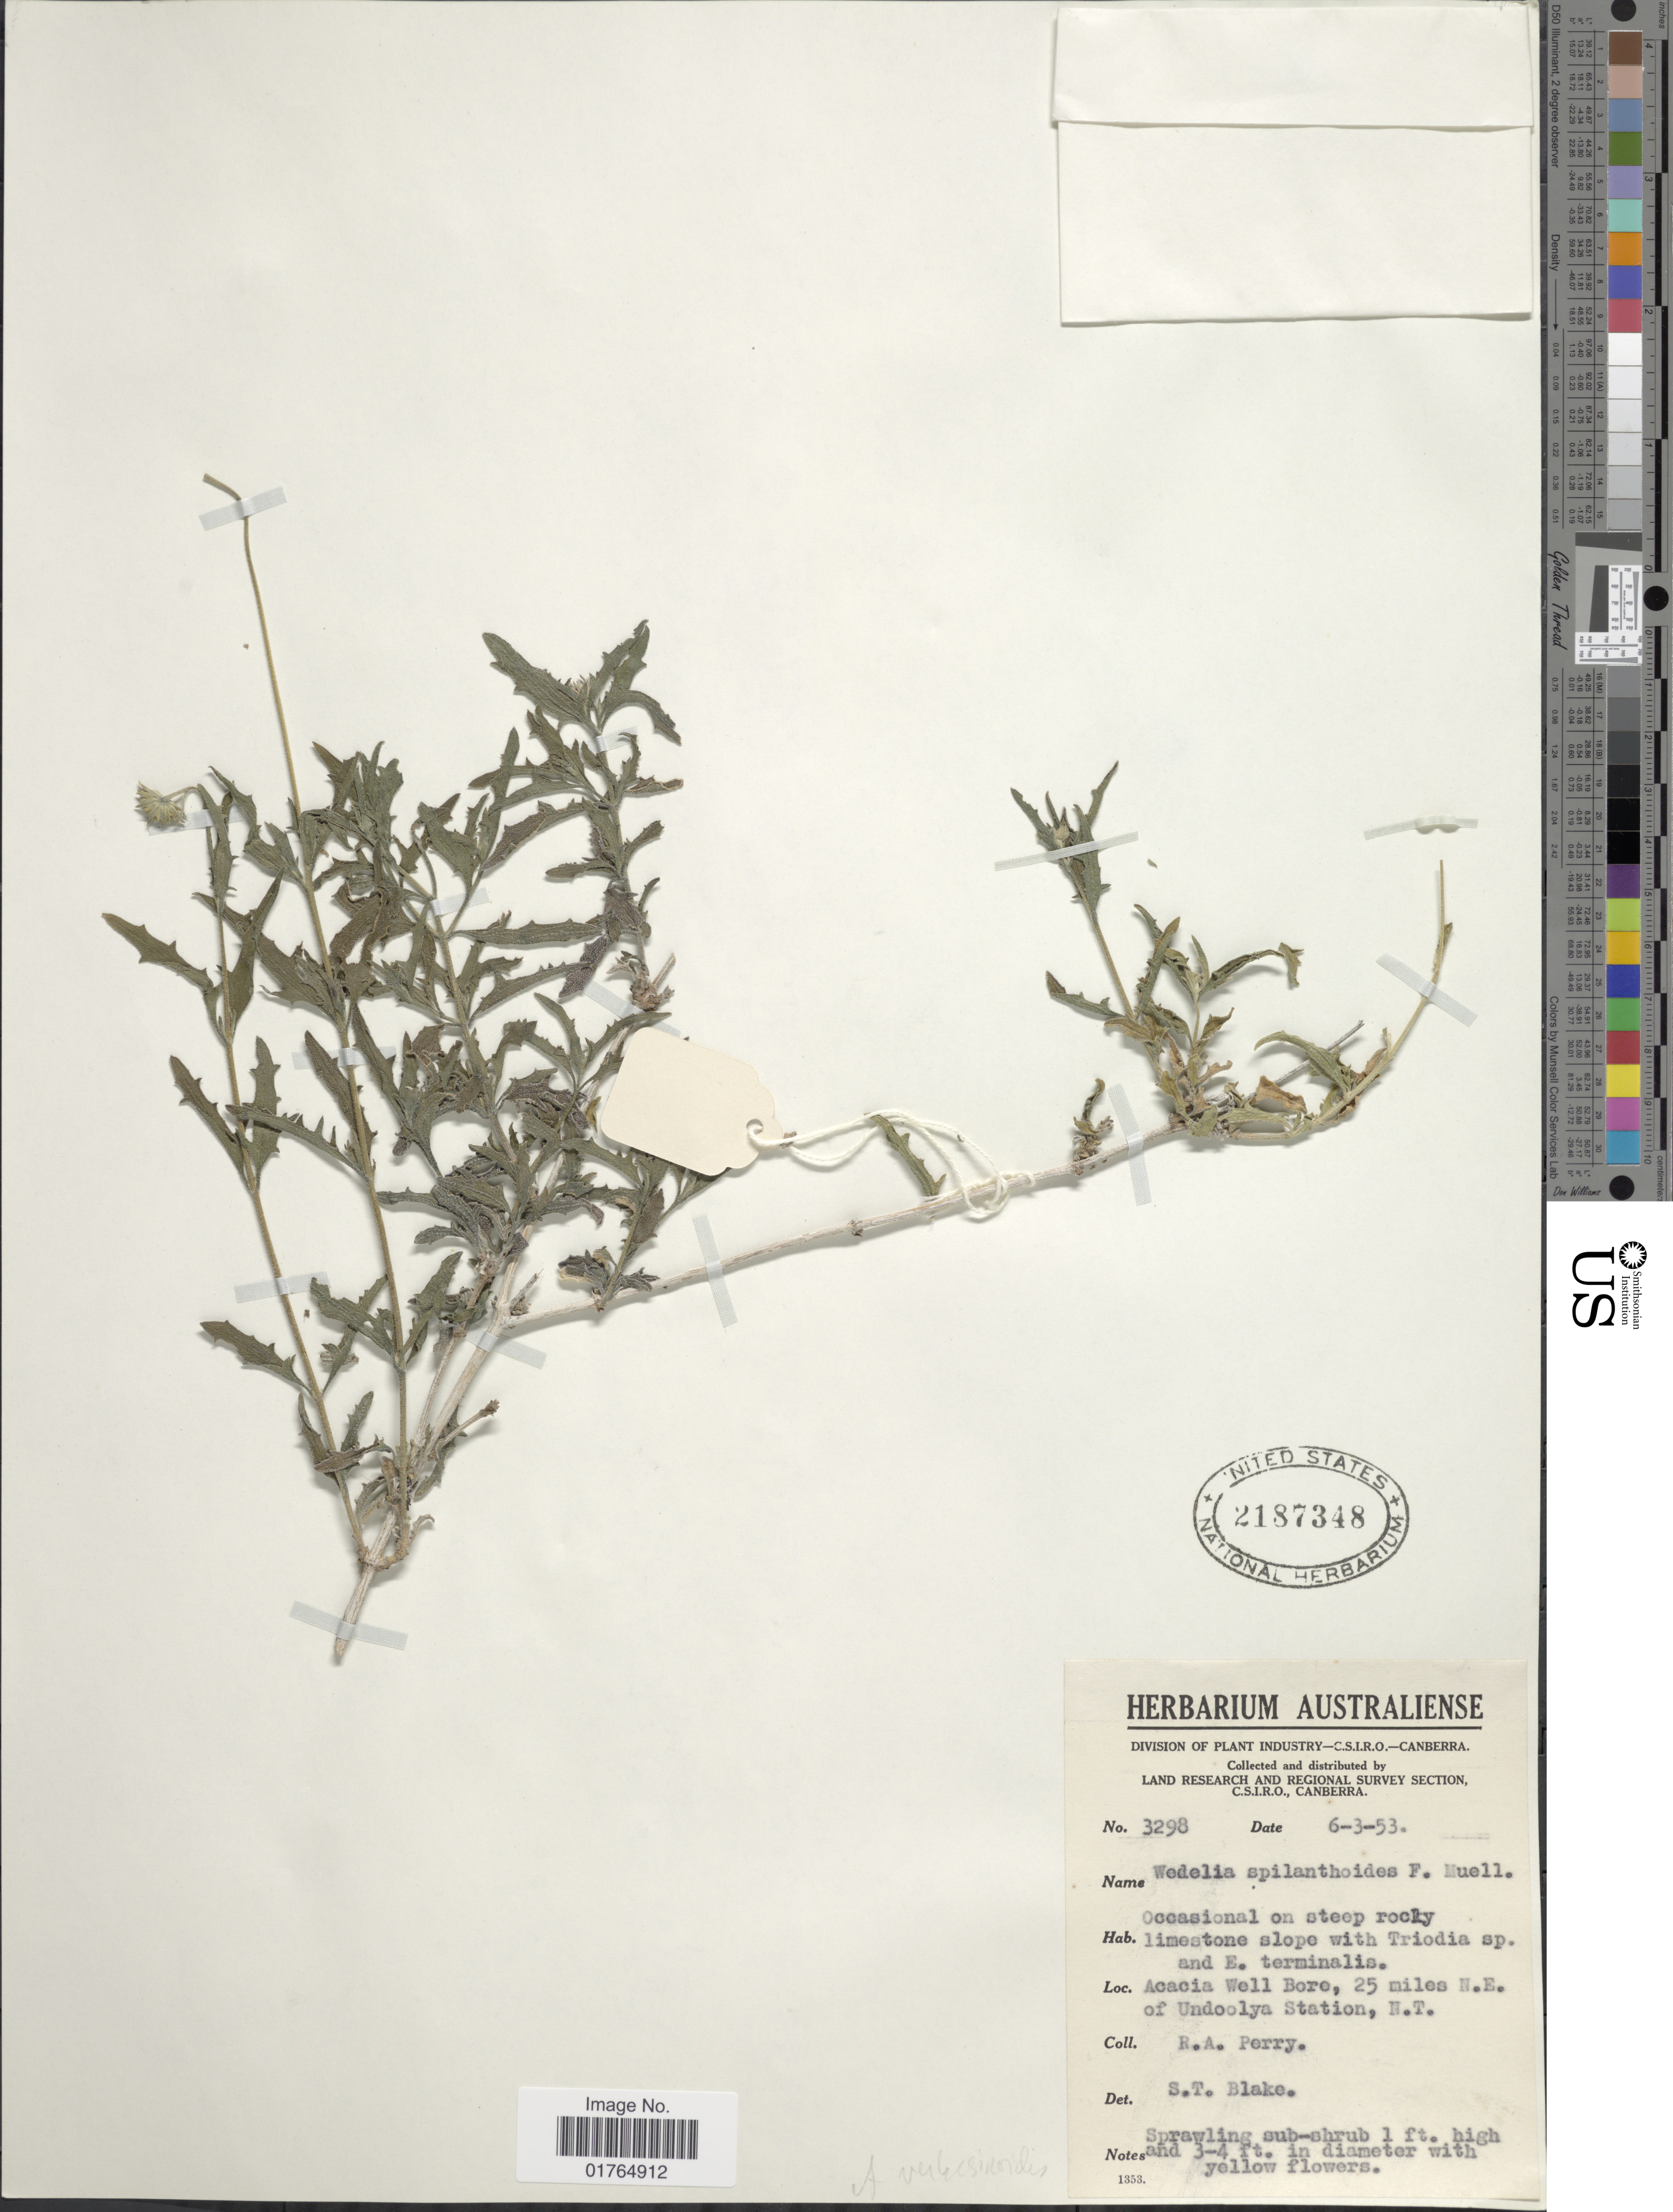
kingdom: Plantae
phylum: Tracheophyta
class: Magnoliopsida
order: Asterales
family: Asteraceae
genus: Wedelia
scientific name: Wedelia spilanthoides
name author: F. Muell.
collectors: Perry, R. A.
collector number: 3298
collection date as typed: Transcribed d/m/y: 6/3/53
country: Canada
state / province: Northwest Territories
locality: Acacia Well Bore, 25 miles N. E. of Undoolya Station, N. T.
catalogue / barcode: US 2187348